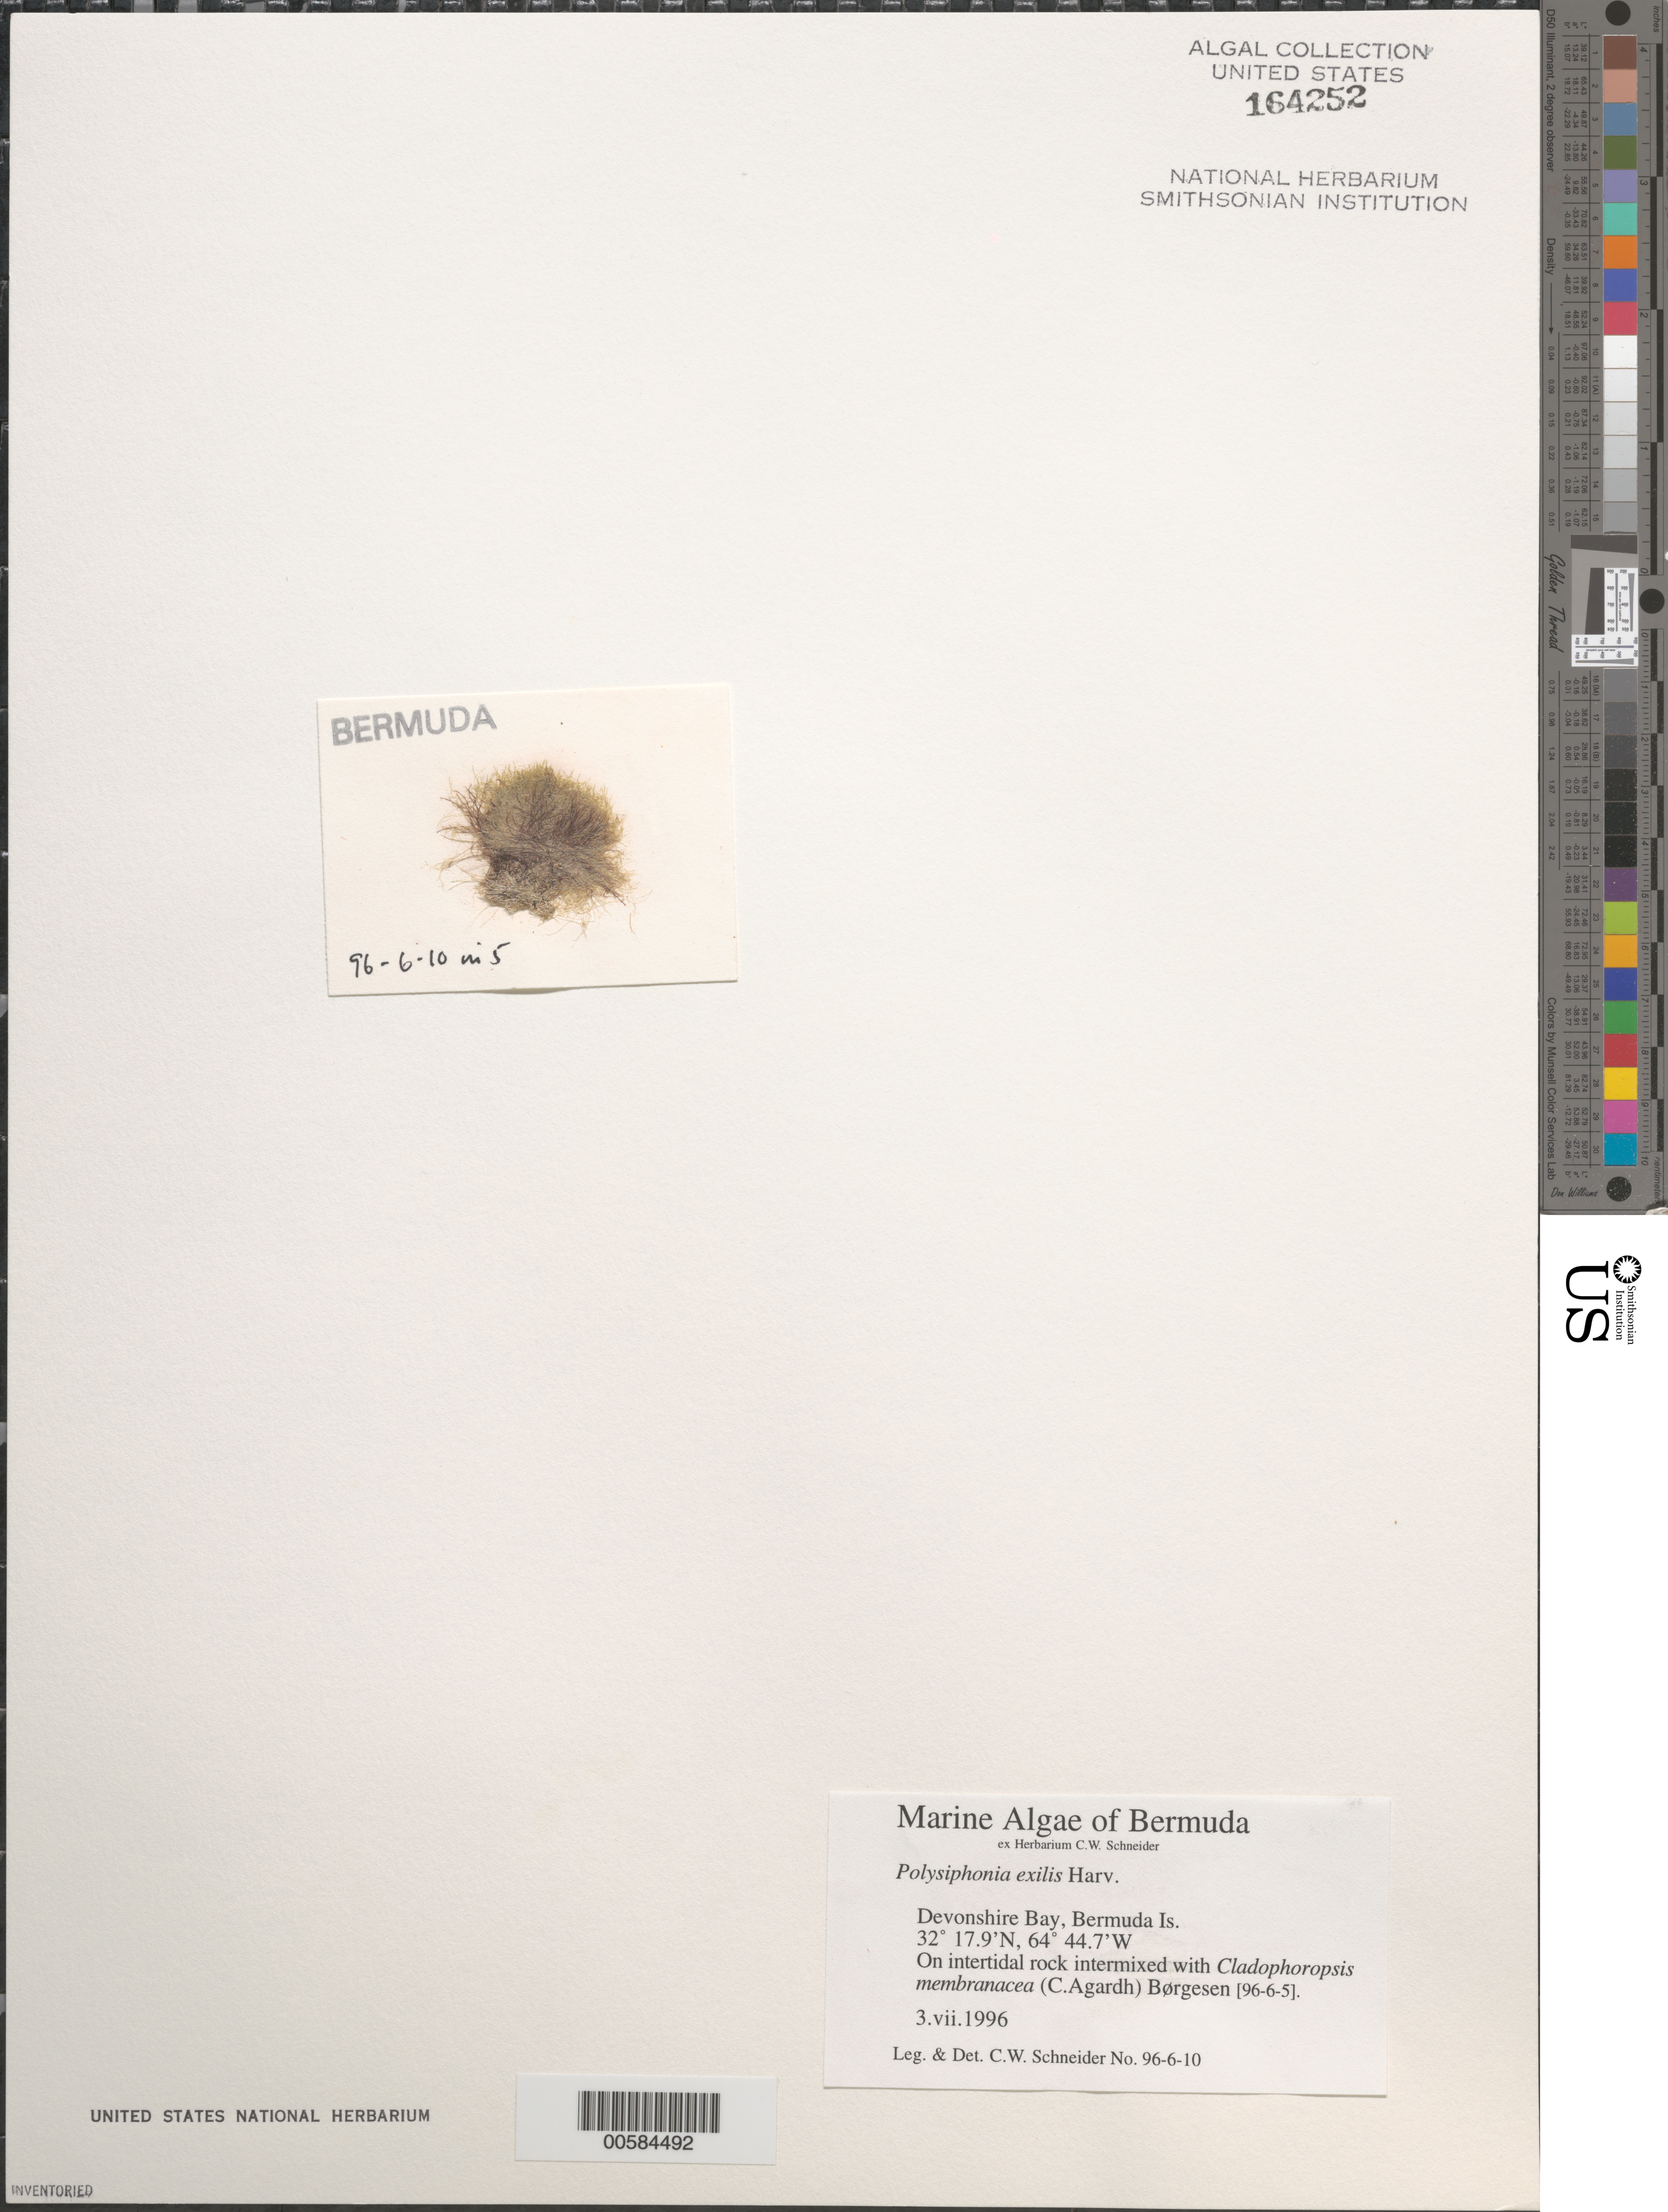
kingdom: Plantae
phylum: Rhodophyta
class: Florideophyceae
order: Ceramiales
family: Rhodomelaceae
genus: Polysiphonia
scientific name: Polysiphonia exilis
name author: Harv.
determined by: Schneider, C. W.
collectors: C. W. Schneider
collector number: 96-6-10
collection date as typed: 03 Jul 1996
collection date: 1996-07-03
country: Bermuda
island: Bermuda Island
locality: Devonshire Bay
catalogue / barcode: US 164252